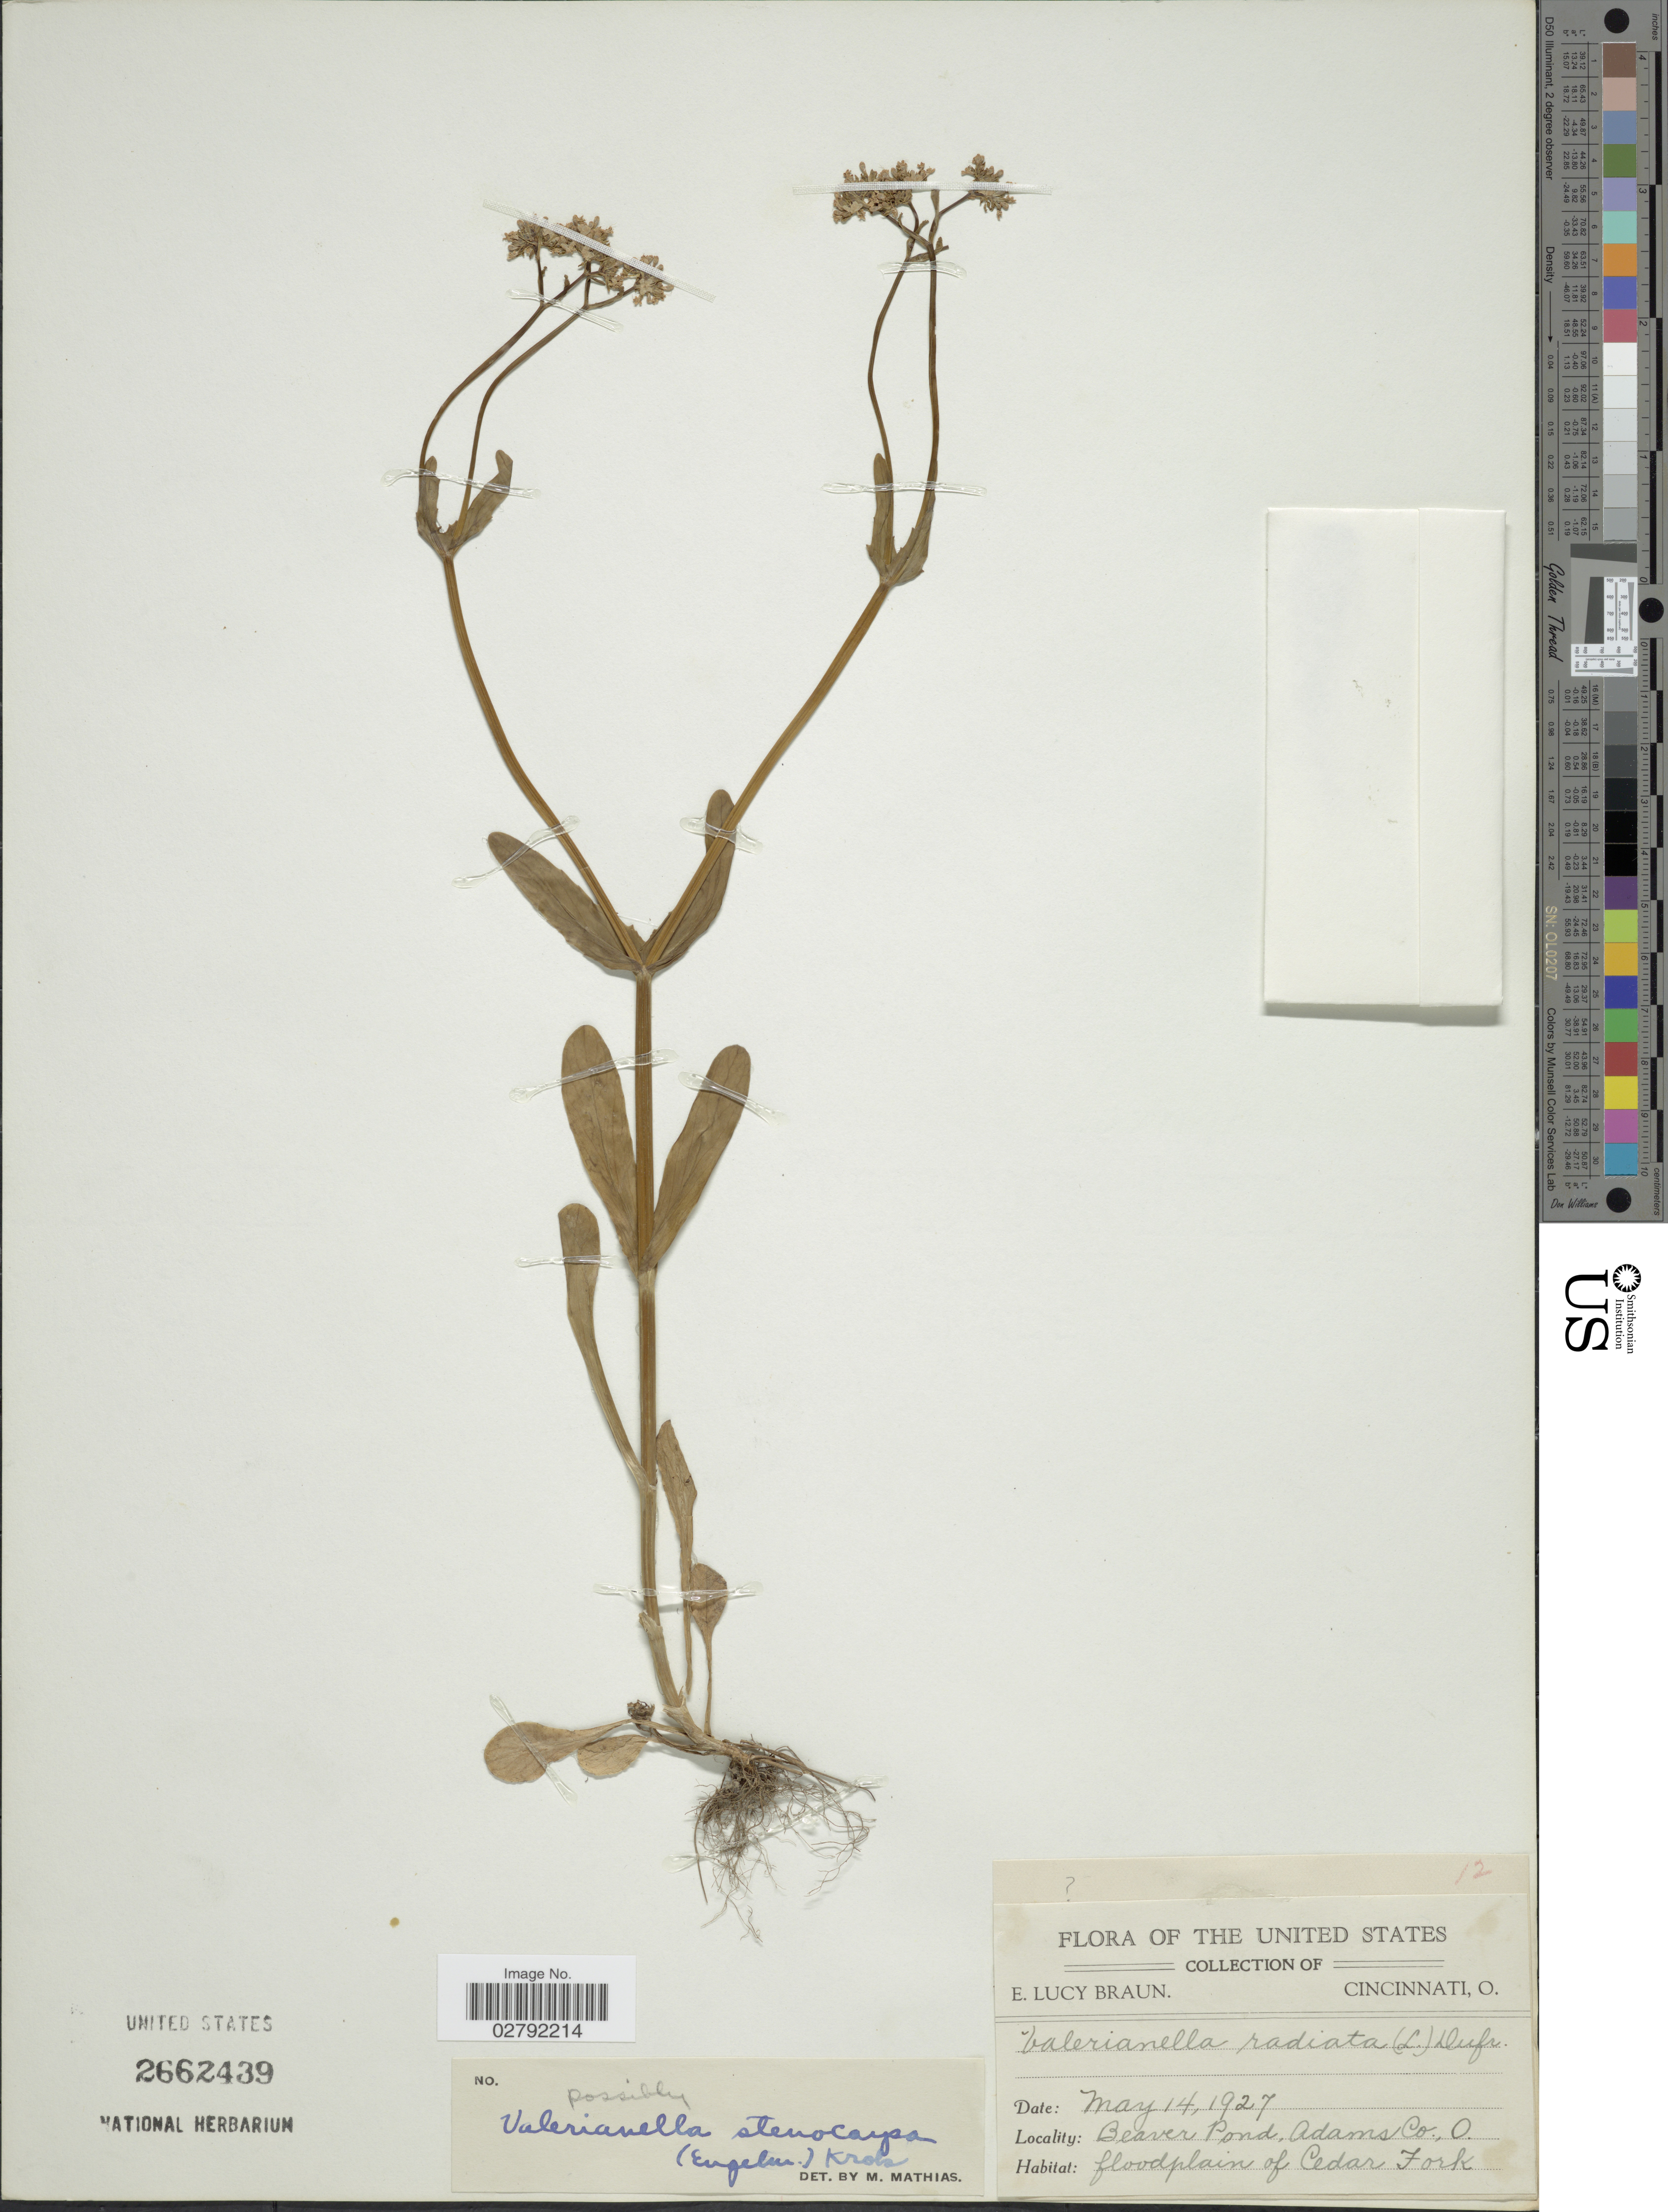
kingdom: Plantae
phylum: Tracheophyta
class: Magnoliopsida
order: Dipsacales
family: Caprifoliaceae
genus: Valerianella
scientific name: Valerianella stenocarpa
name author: (Engelm. ex A. Gray) Krok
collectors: E. L. Braun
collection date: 1927-05-14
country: United States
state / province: Ohio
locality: Beaver Pond, Adams Co., floodplain of Cedar Fork.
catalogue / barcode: US 2662439